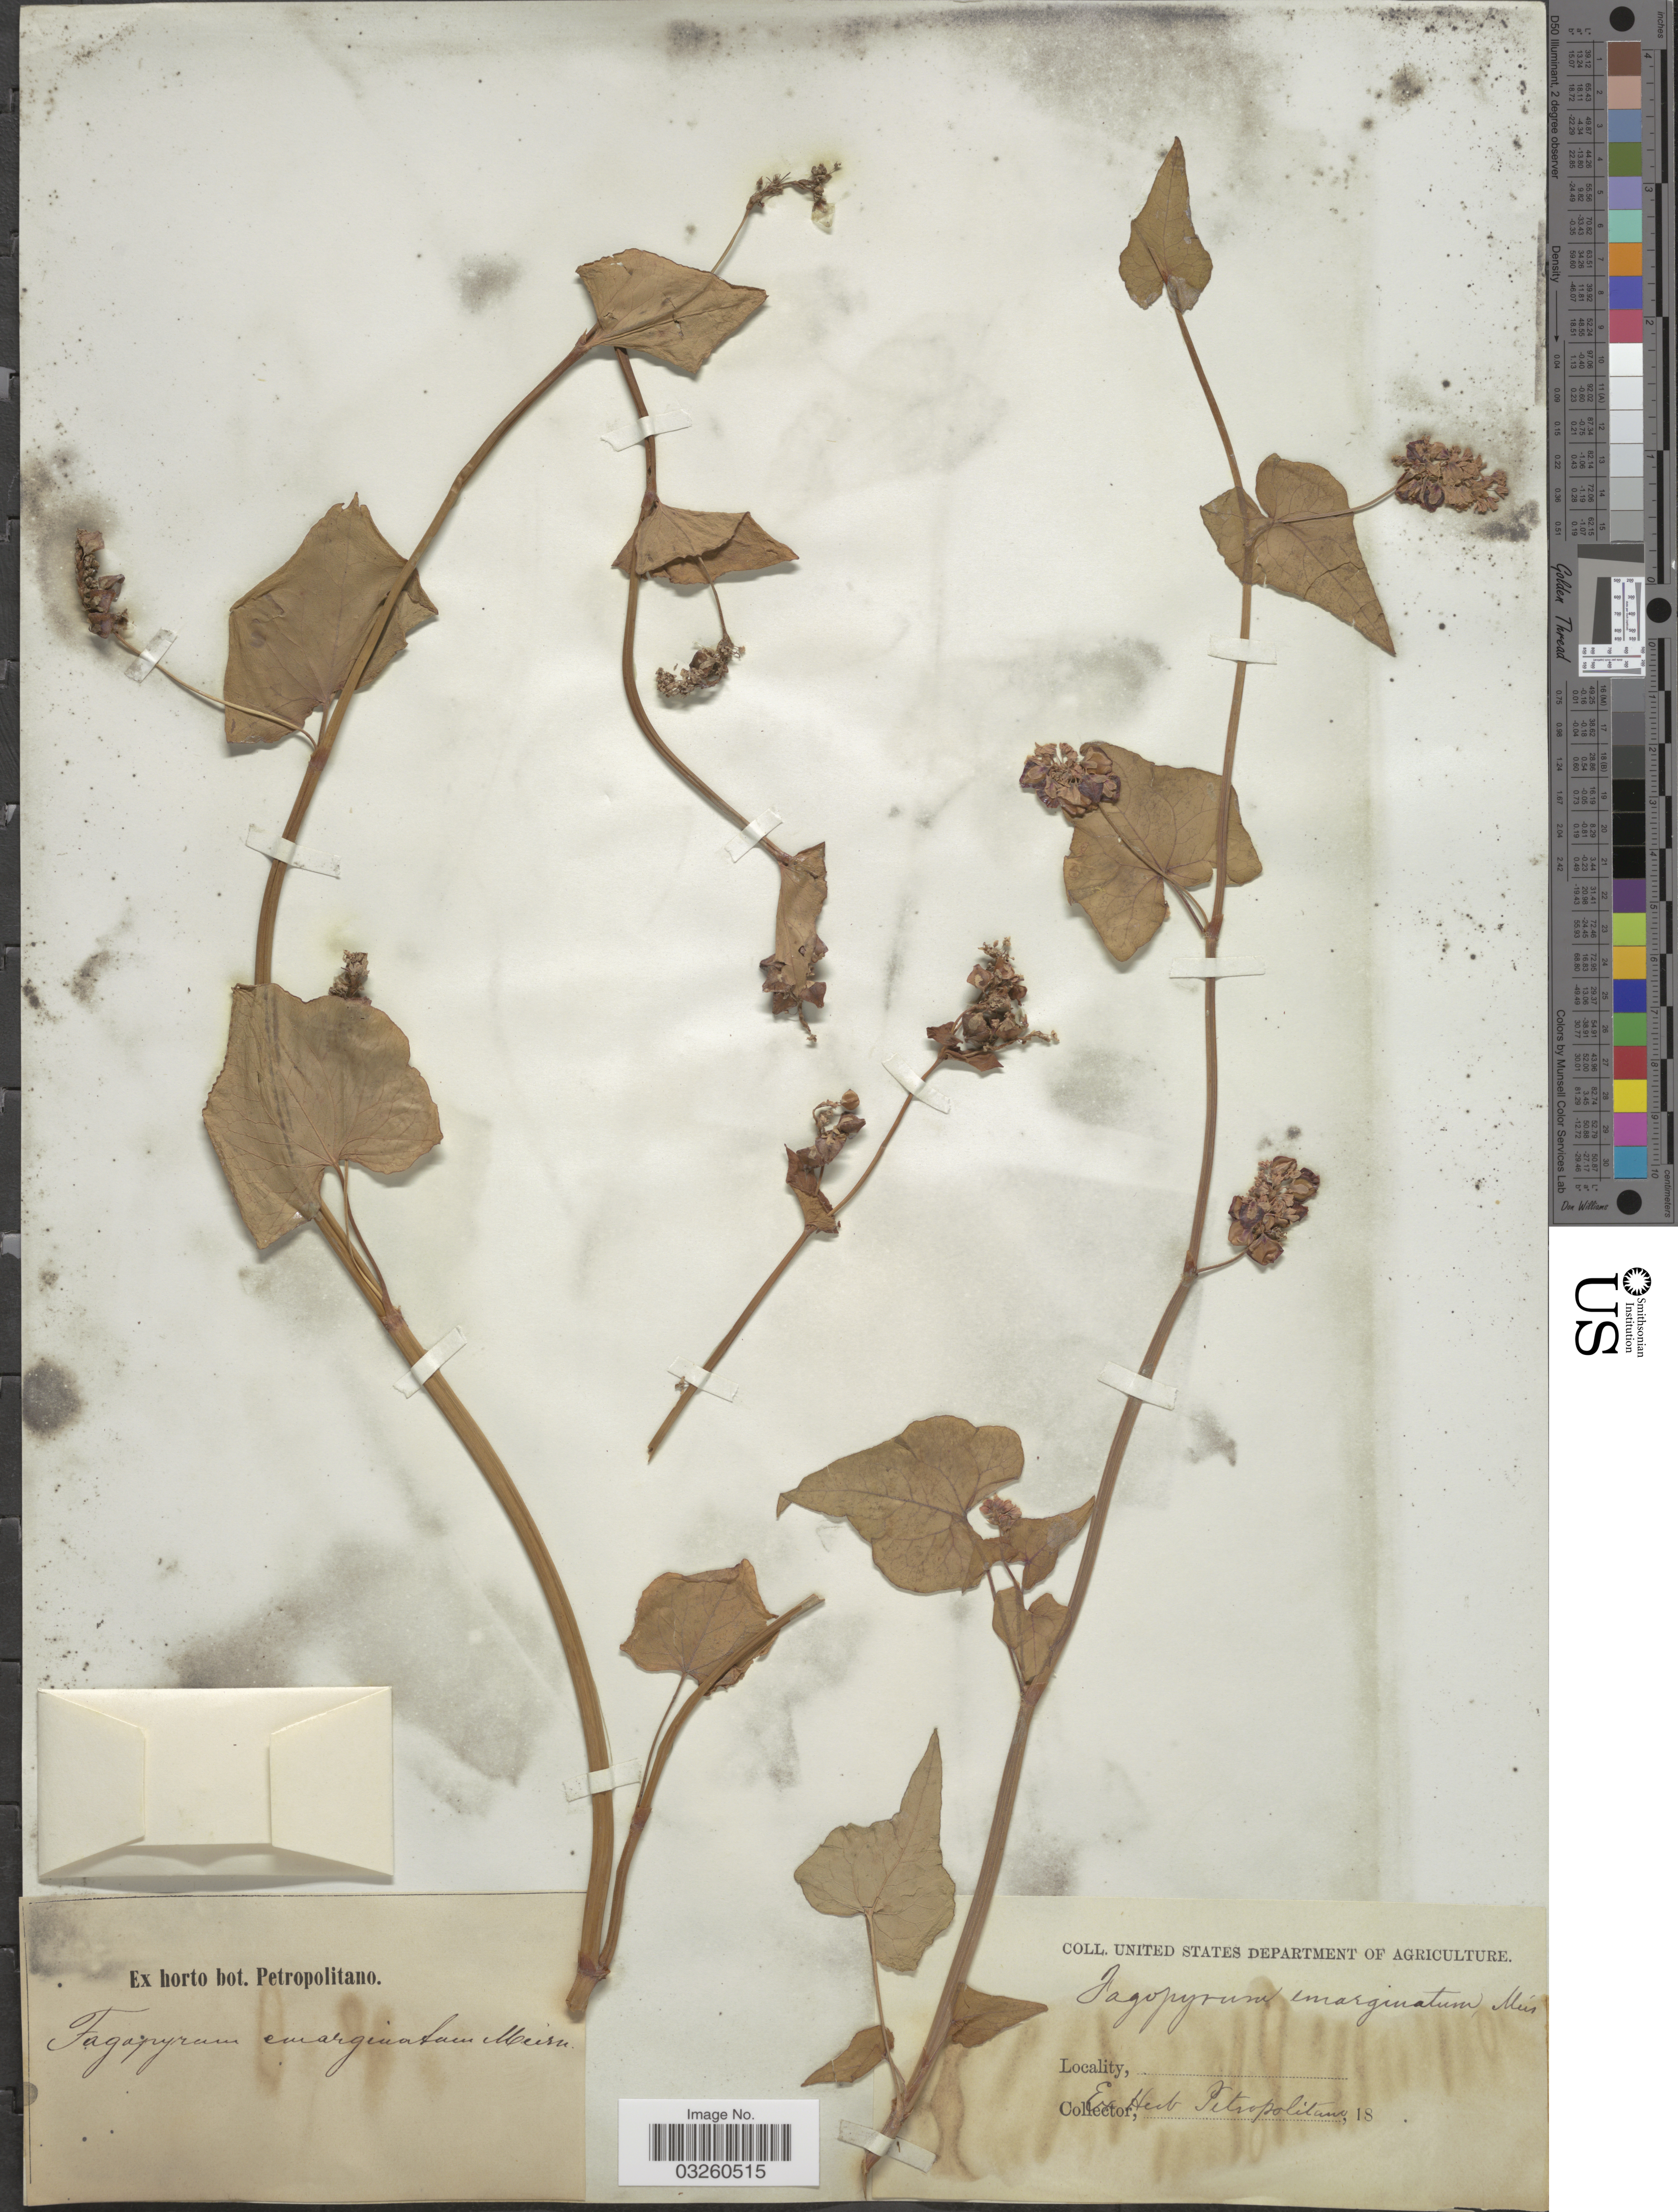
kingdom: Plantae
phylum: Tracheophyta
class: Magnoliopsida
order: Caryophyllales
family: Polygonaceae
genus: Fagopyrum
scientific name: Fagopyrum esculentum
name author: Moench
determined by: Strong, Mark T., (BOT), Smithsonian Institution - National Museum of Natural History (UNITED STATES)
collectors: ex Horto Bot. Petropolitano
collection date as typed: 18